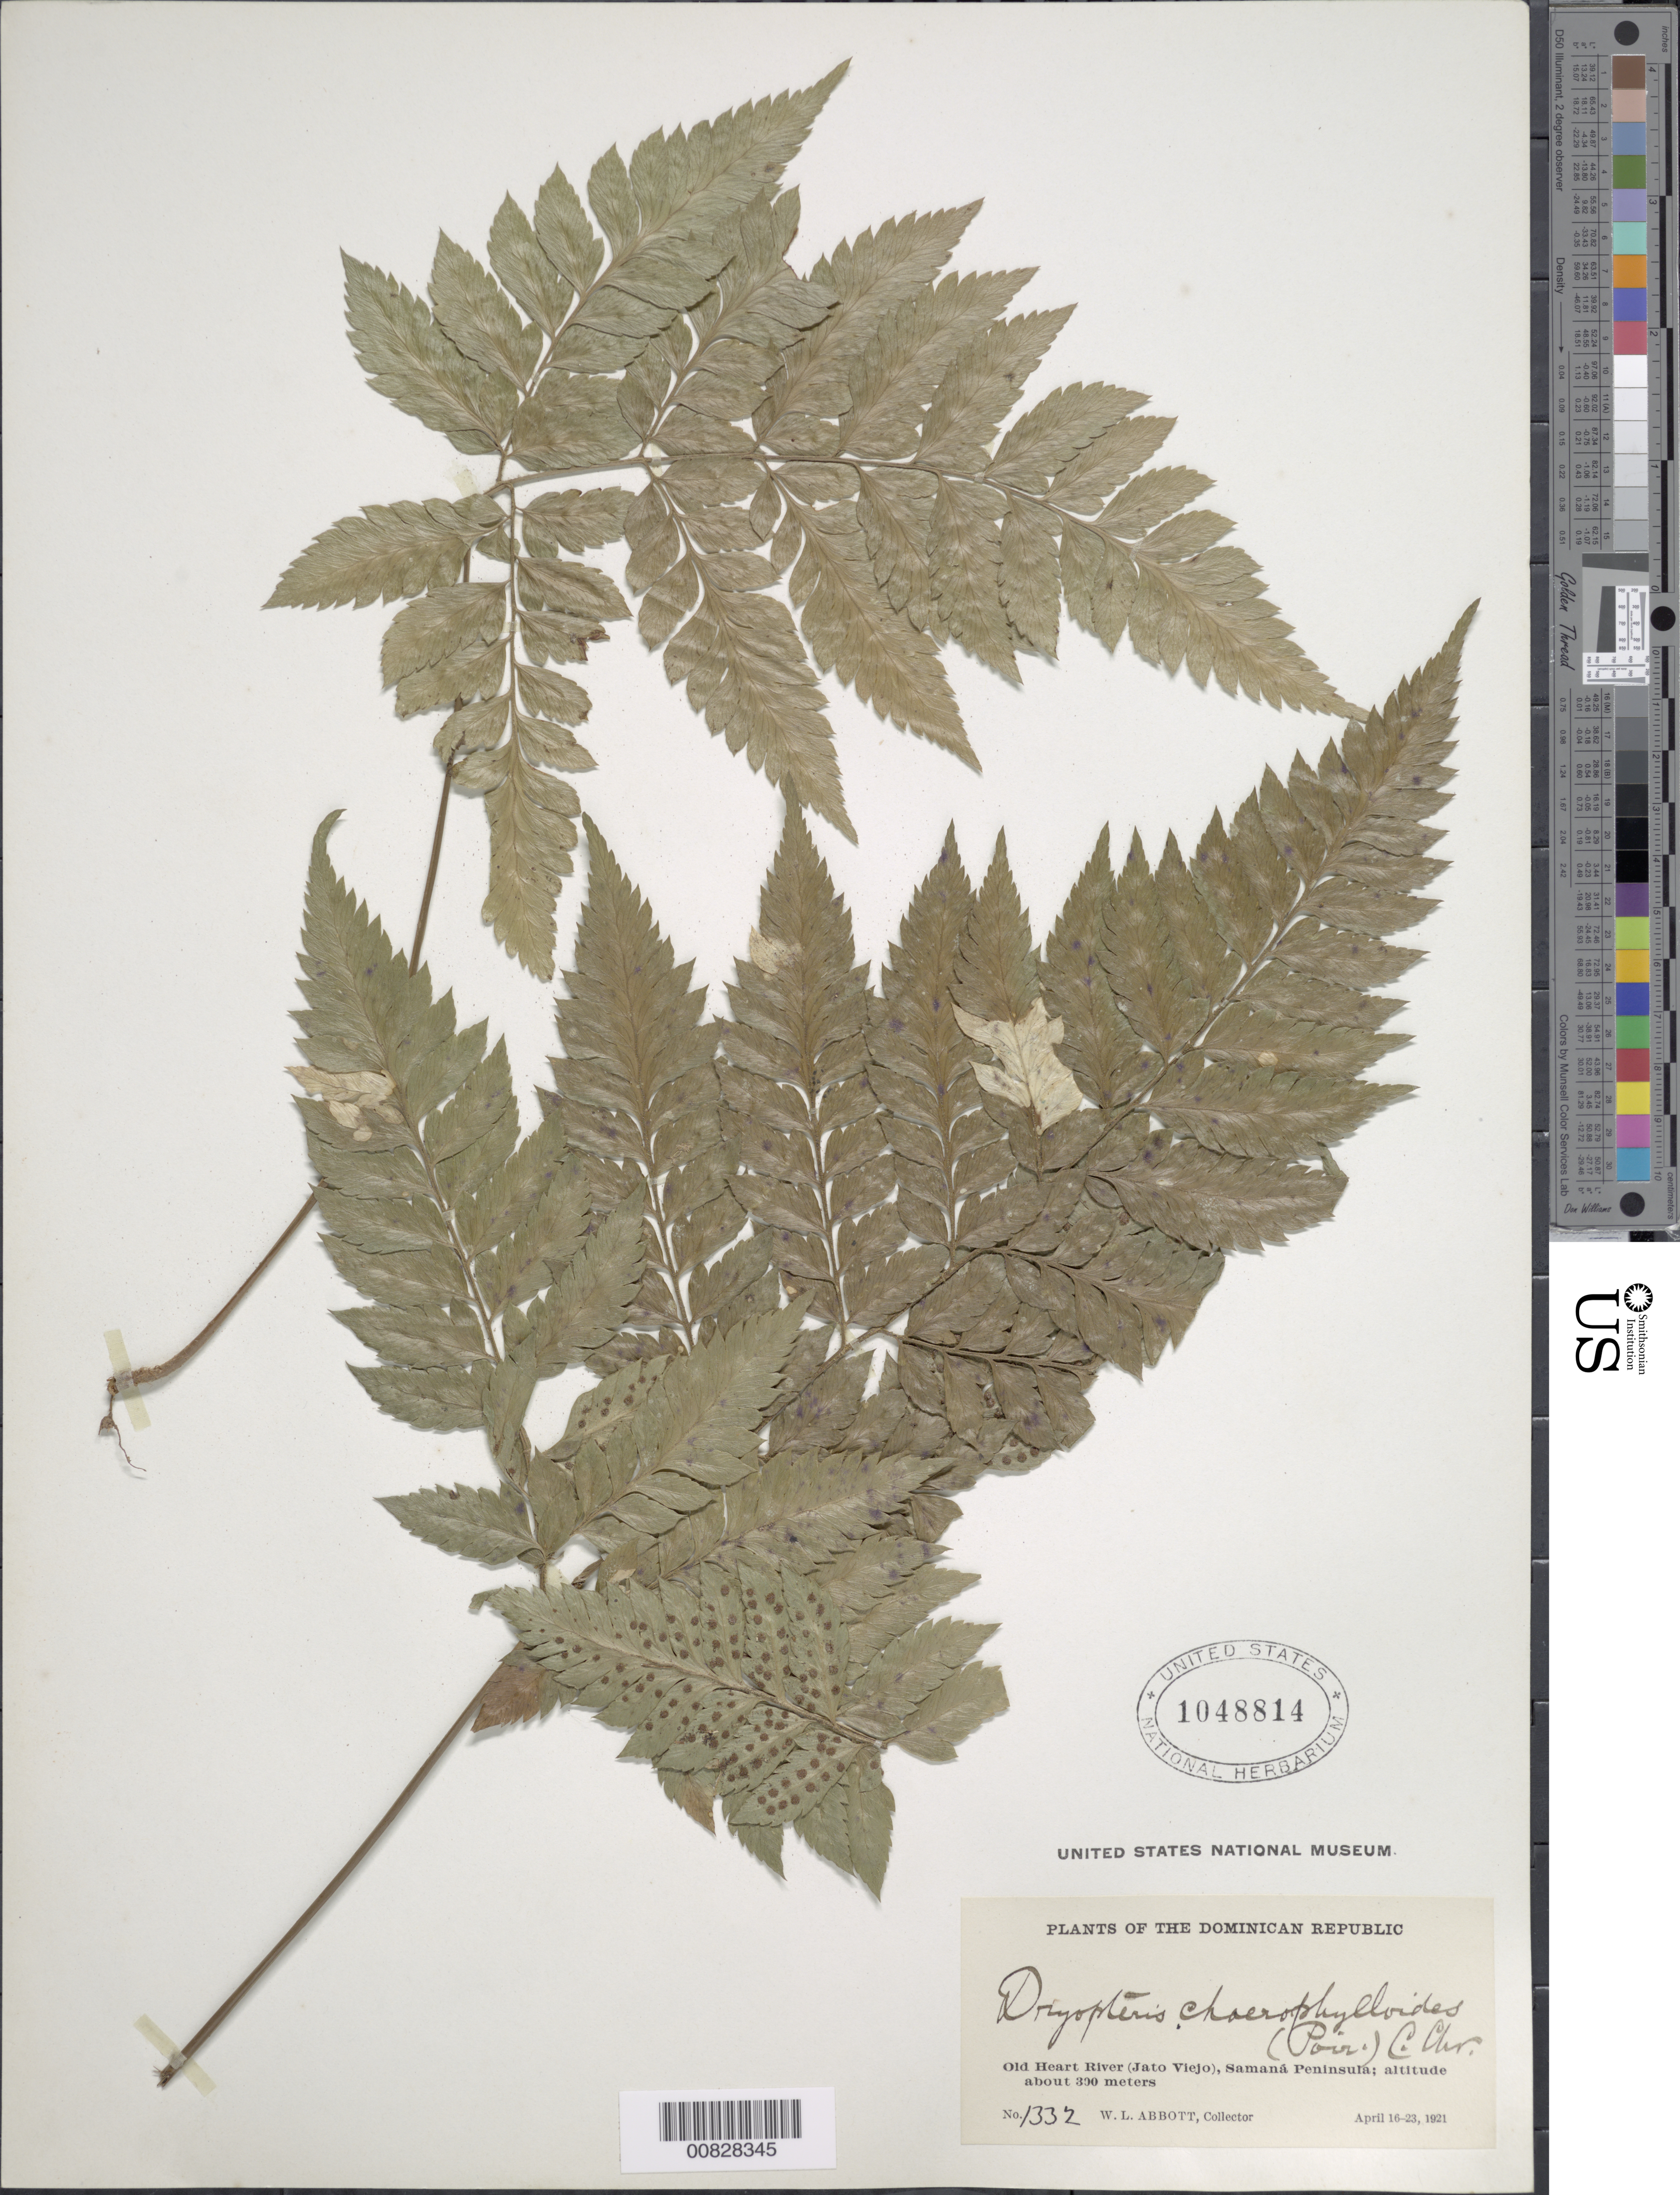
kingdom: Plantae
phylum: Tracheophyta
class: Polypodiopsida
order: Polypodiales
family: Dryopteridaceae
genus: Polystichopsis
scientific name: Polystichopsis chaerophylloides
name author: (Poir.) C.V. Morton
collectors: W. L. Abbott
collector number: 1332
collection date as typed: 16 Apr 1921 to 23 Apr 1921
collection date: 1921-04-16/1921-04-23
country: Dominican Republic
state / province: Samana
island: Hispaniola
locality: Samaná Peninsula, Old Heart River (Jato Viejo)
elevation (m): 300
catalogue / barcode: US 1048814